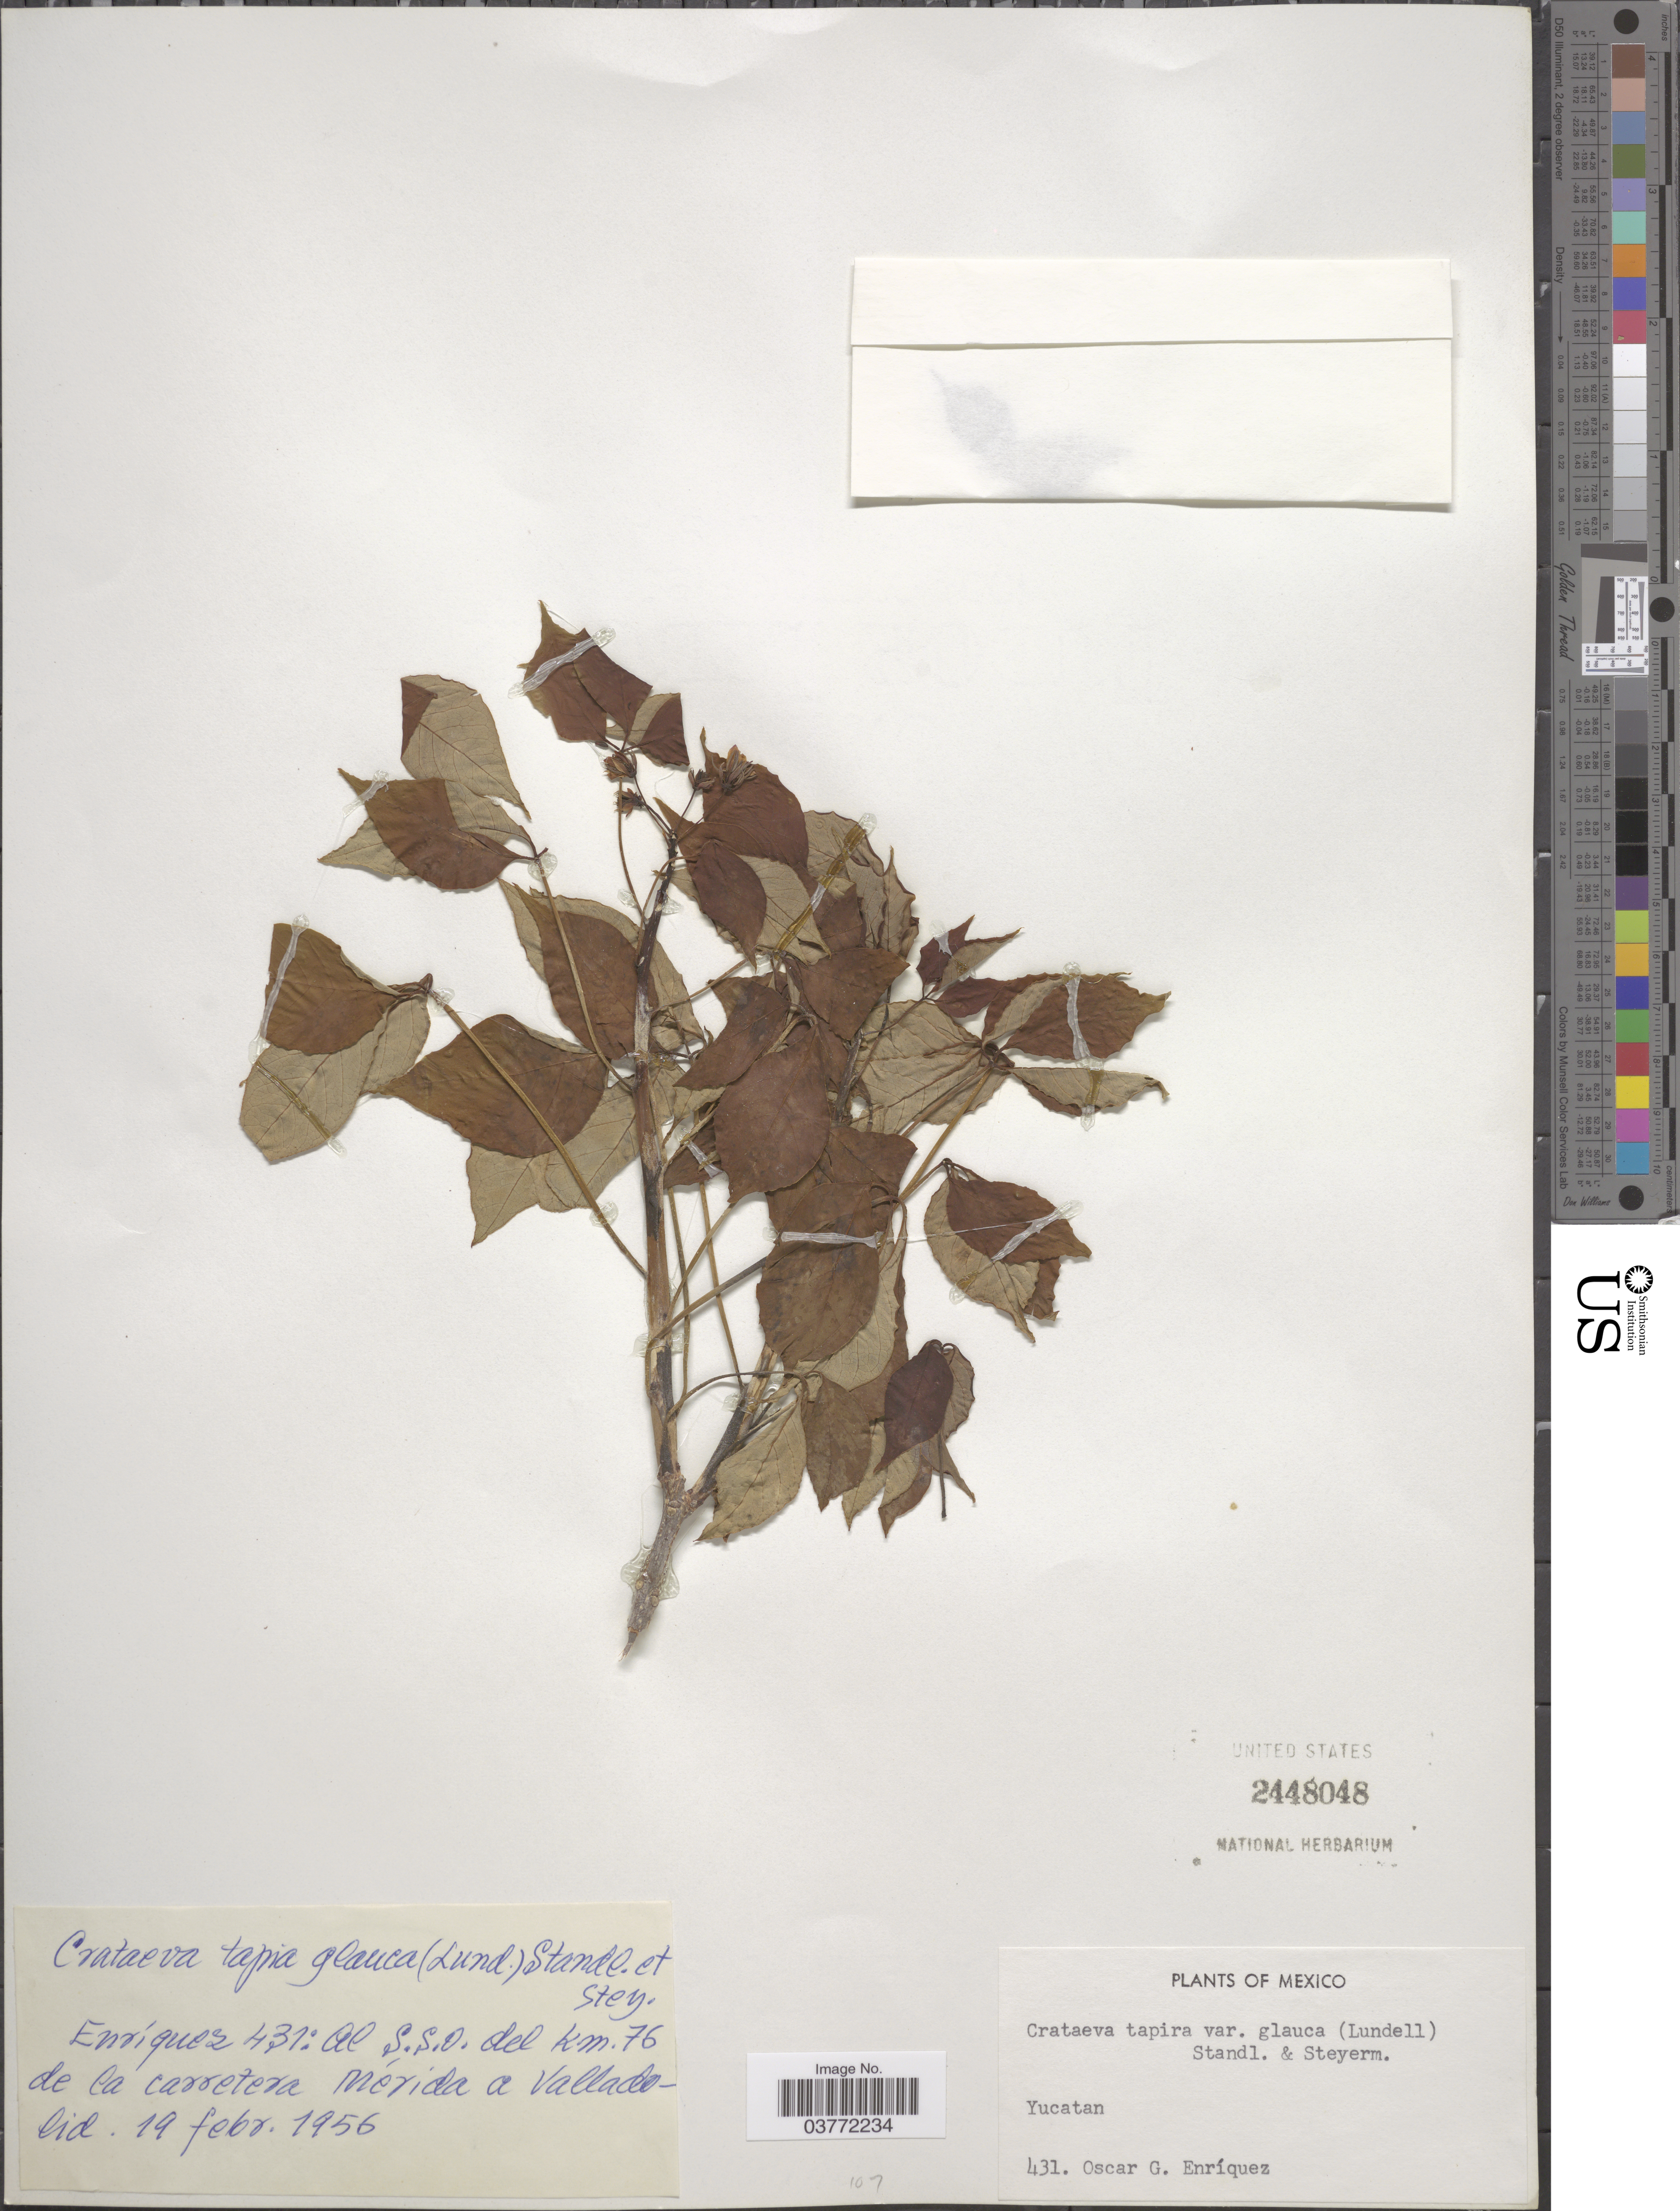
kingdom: Plantae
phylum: Tracheophyta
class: Magnoliopsida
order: Brassicales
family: Capparaceae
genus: Crateva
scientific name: Crateva tapia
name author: L.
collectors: O. Enriquez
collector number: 431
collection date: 1956-02-19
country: Mexico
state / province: Yucatán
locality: Al S. S. O. del km. 76 de la carretera Mérida a Valladolid.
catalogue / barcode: US 2448048